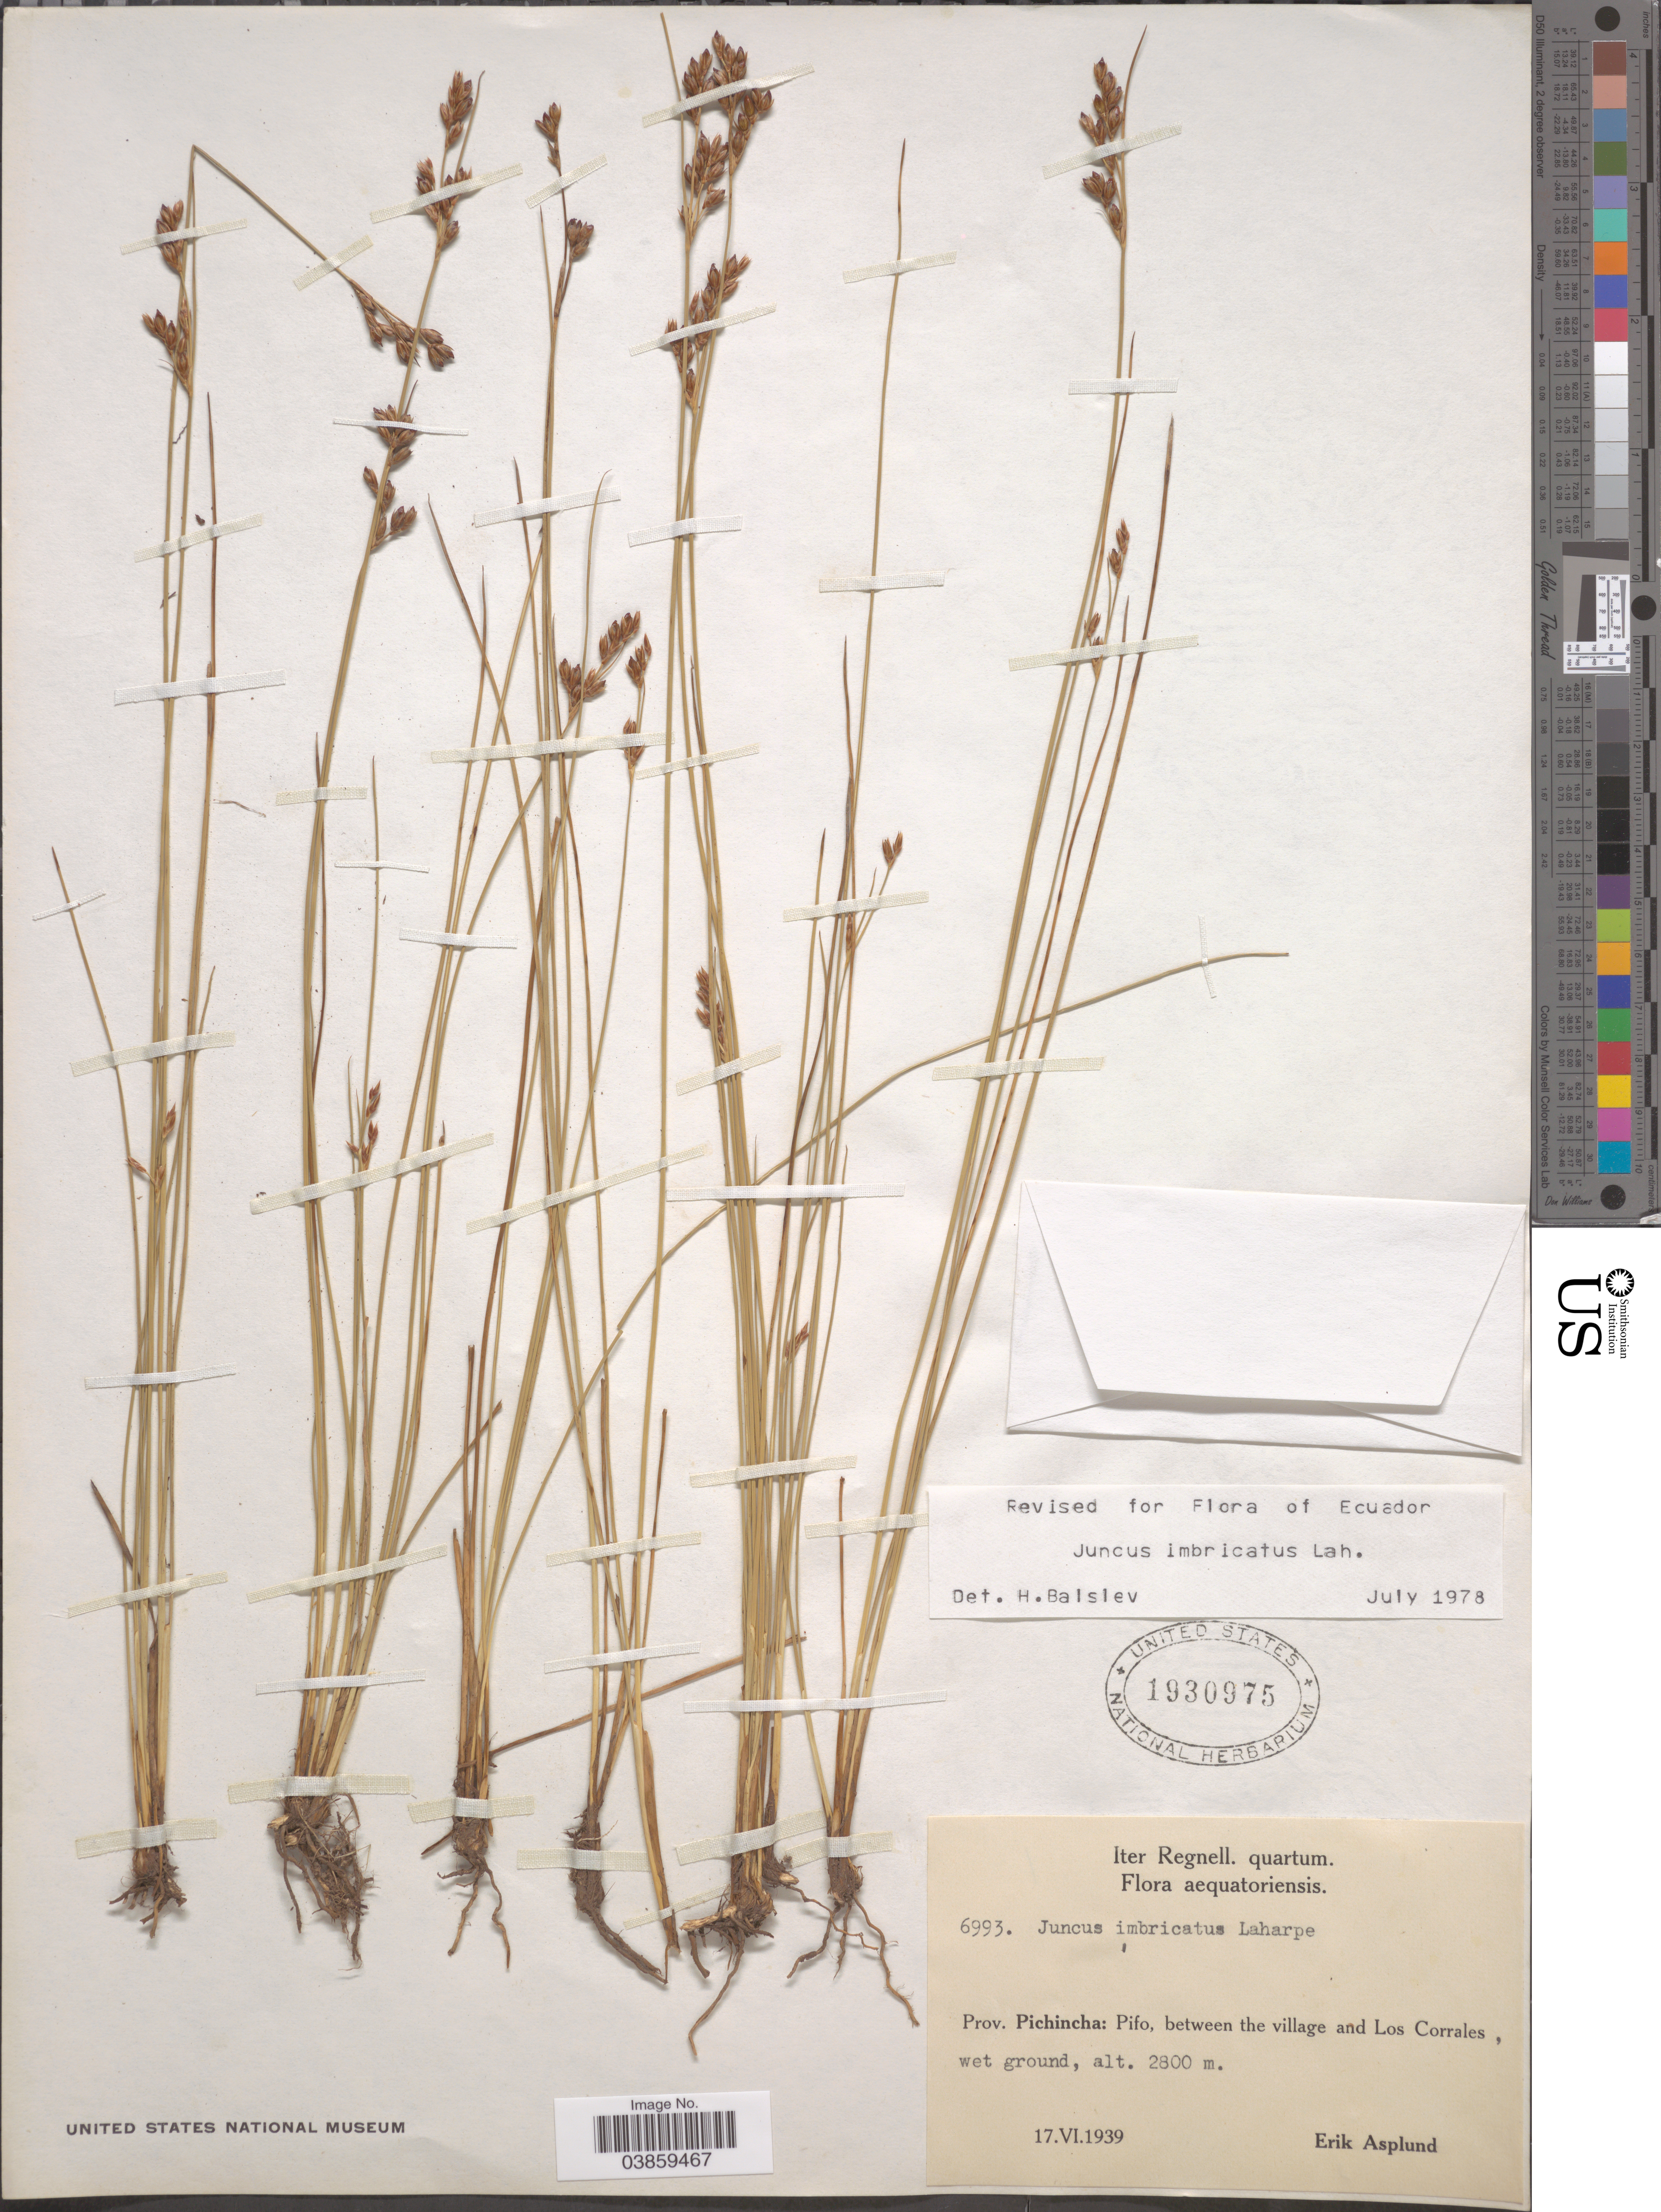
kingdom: Plantae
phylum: Tracheophyta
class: Liliopsida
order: Poales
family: Juncaceae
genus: Juncus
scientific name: Juncus imbricatus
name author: Laharpe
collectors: E. Asplund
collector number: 6993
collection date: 1939-06-17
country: Ecuador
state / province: Pichincha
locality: Aequatoriensis. Pifo, between the village and Los Corrales.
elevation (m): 2800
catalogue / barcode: US 1930975